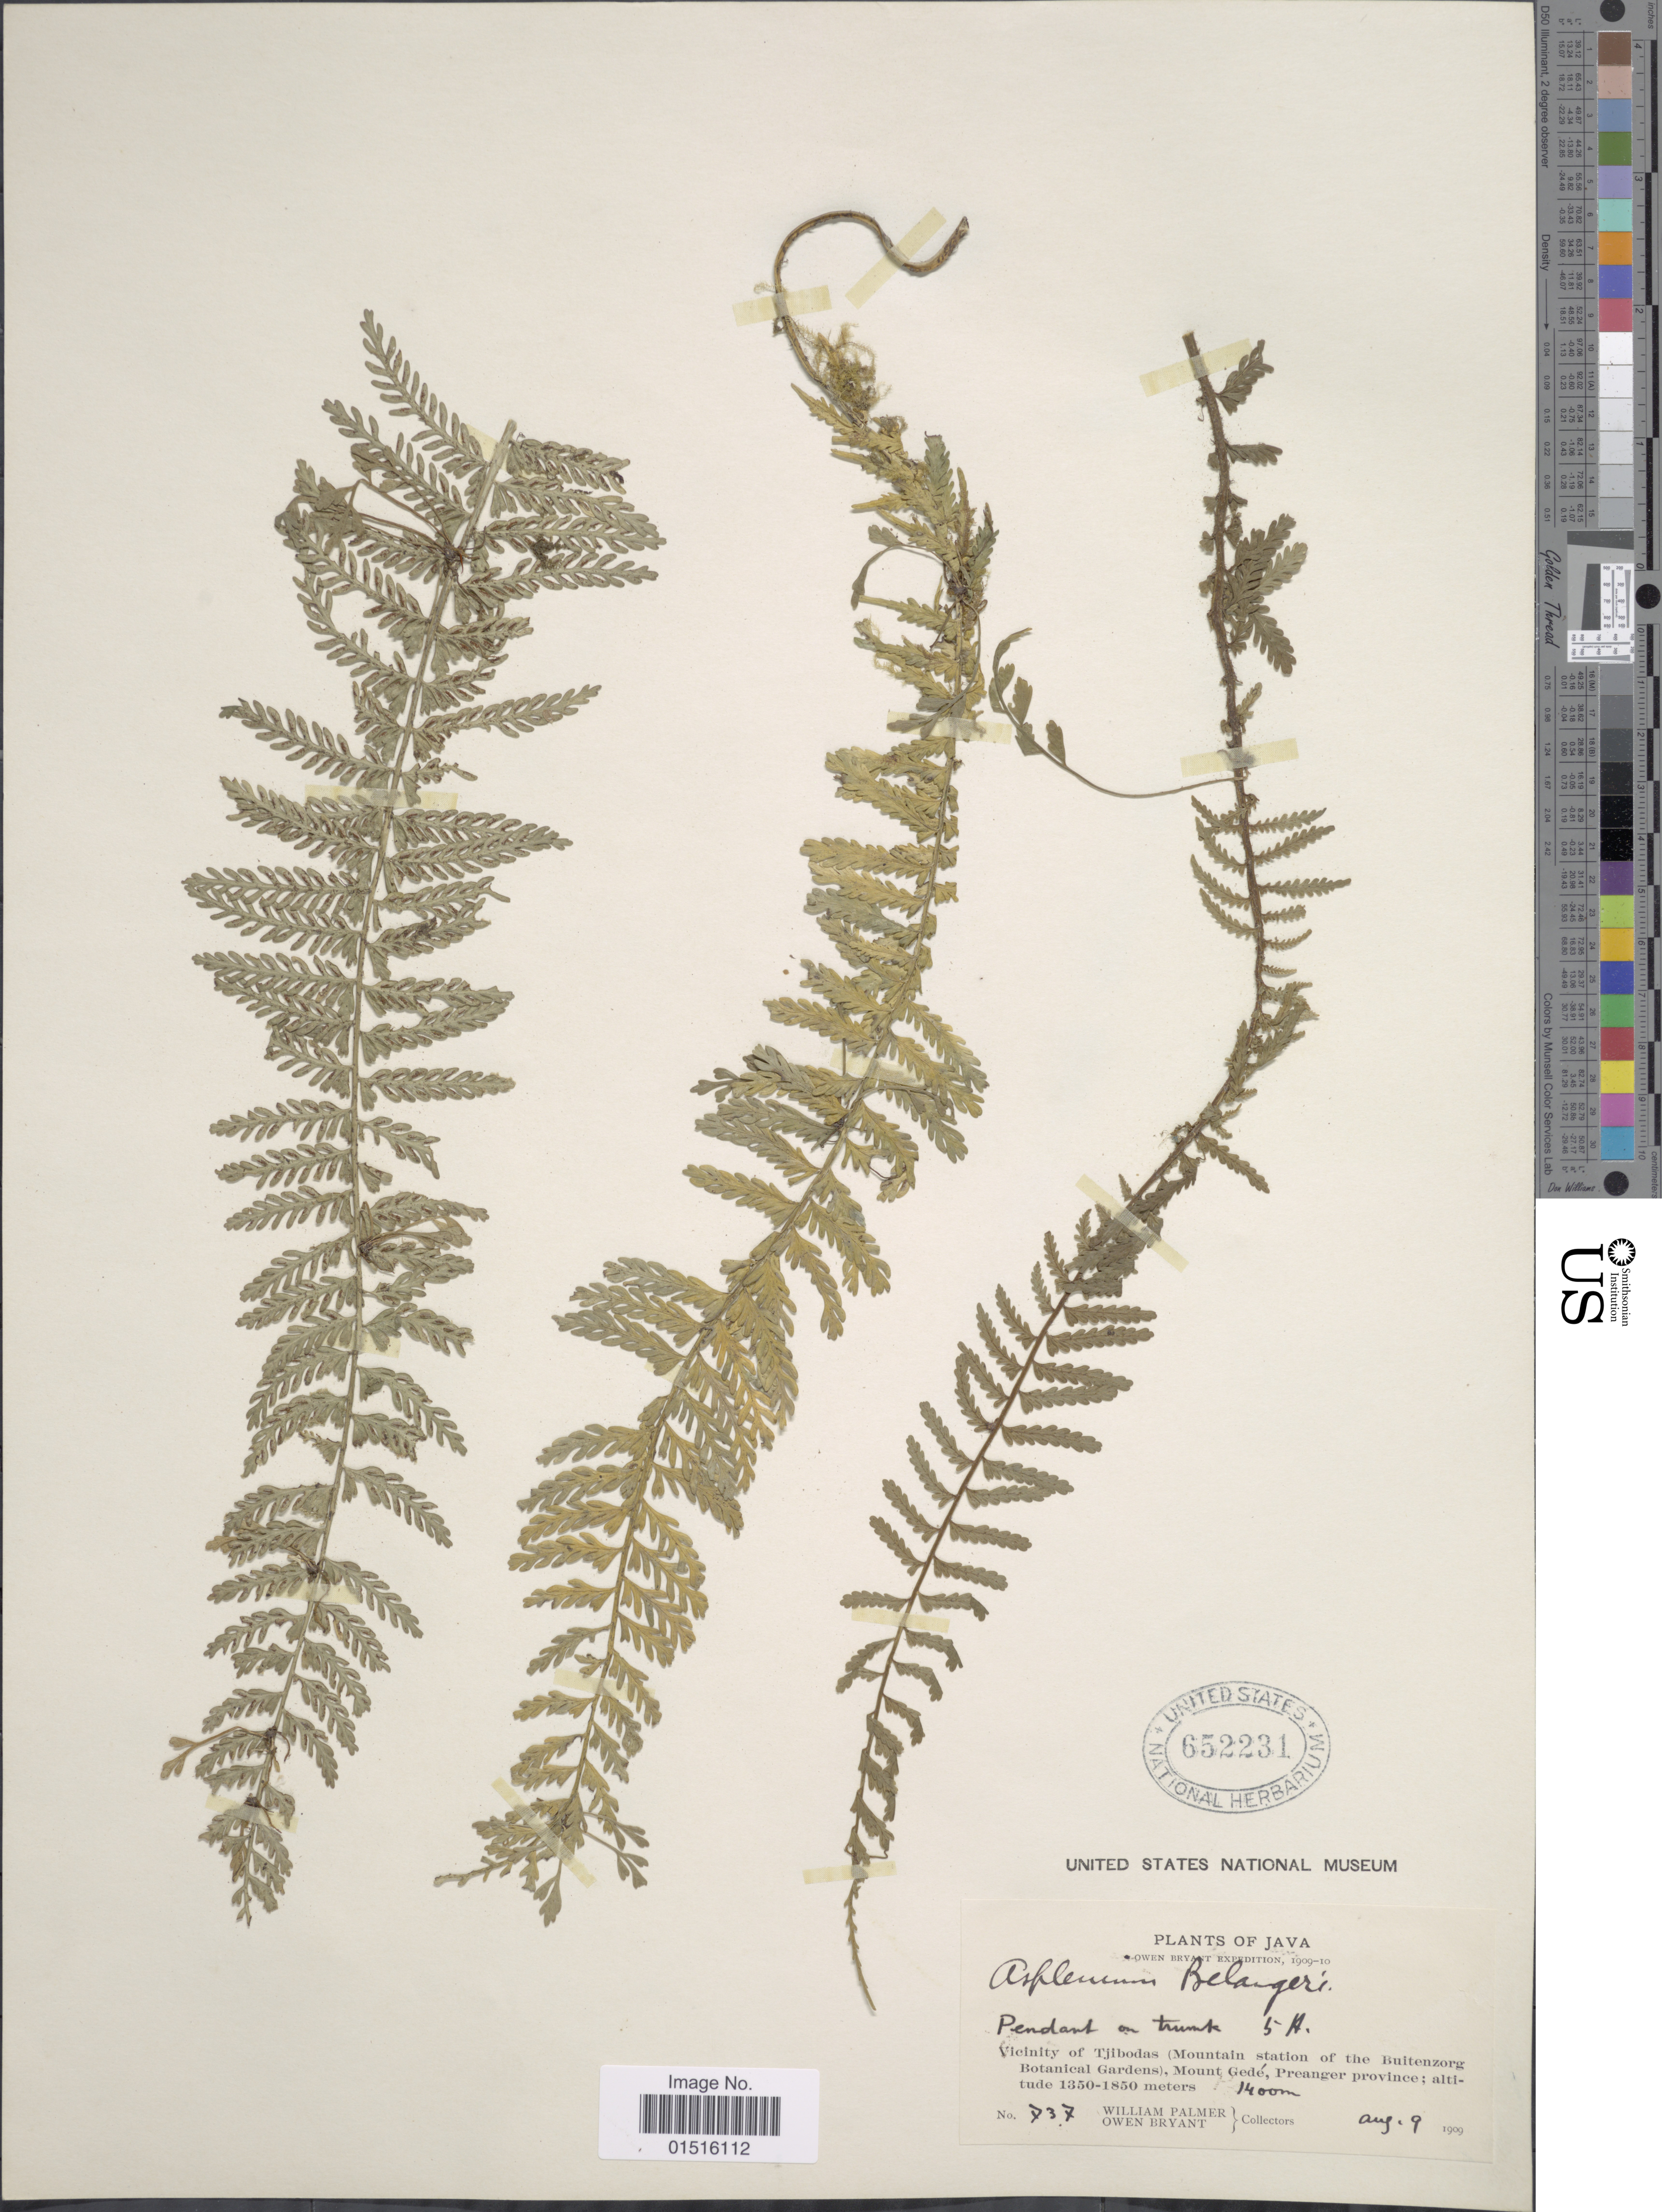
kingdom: Plantae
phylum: Tracheophyta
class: Polypodiopsida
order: Polypodiales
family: Aspleniaceae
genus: Asplenium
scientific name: Asplenium belangeri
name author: Bory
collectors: W. Palmer & O. Bryant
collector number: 737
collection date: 1909-08-09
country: Indonesia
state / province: Java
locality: Vicinity of Tjibodas (Mountain station of the Buitenzorg Botanical Gardens), Mount Gede, Preanger province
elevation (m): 1400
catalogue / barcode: US 652231